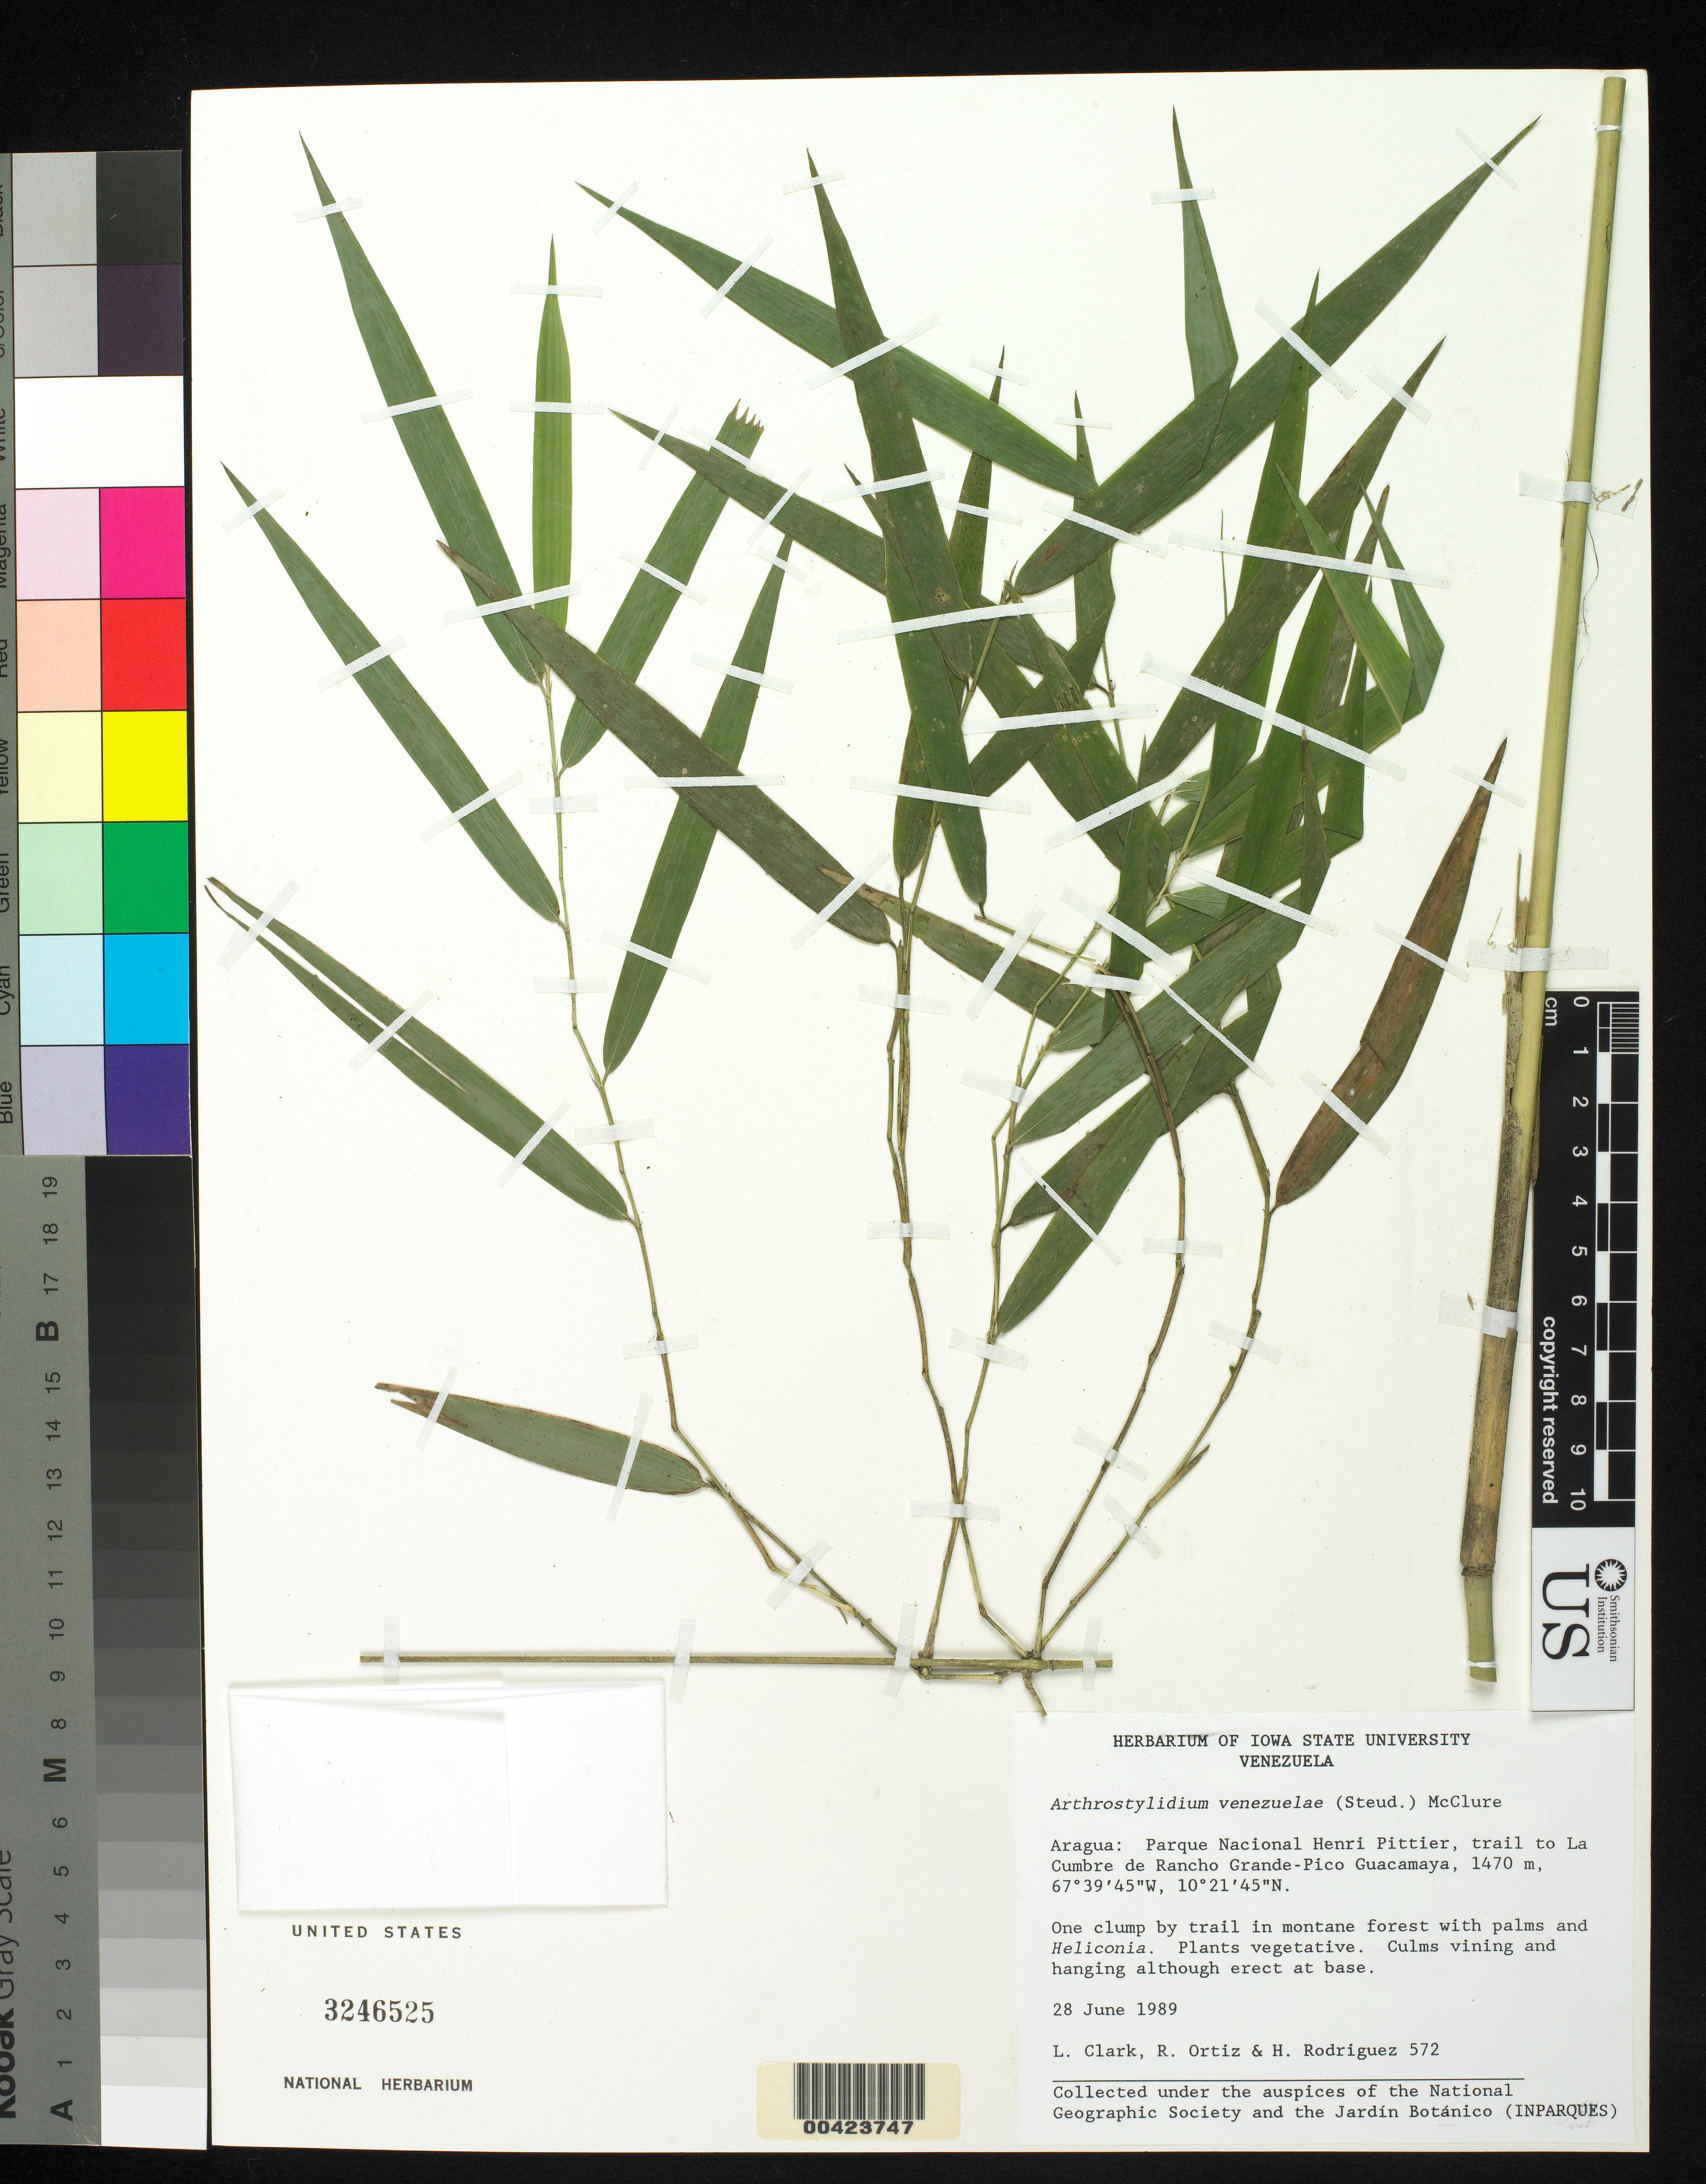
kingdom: Plantae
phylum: Tracheophyta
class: Liliopsida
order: Poales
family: Poaceae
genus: Arthrostylidium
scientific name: Arthrostylidium venezuelae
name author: (Steud.) McClure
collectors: L. G. Clark, R. del C. Ortiz & H. Rodriguez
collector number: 572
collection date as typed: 28 Jun 1989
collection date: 1989-06-28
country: Venezuela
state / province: Aragua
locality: La cumbre de rancho grande - pico guacaymaya, trail to; parque nacional henri pittier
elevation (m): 1470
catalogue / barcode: US 3246525